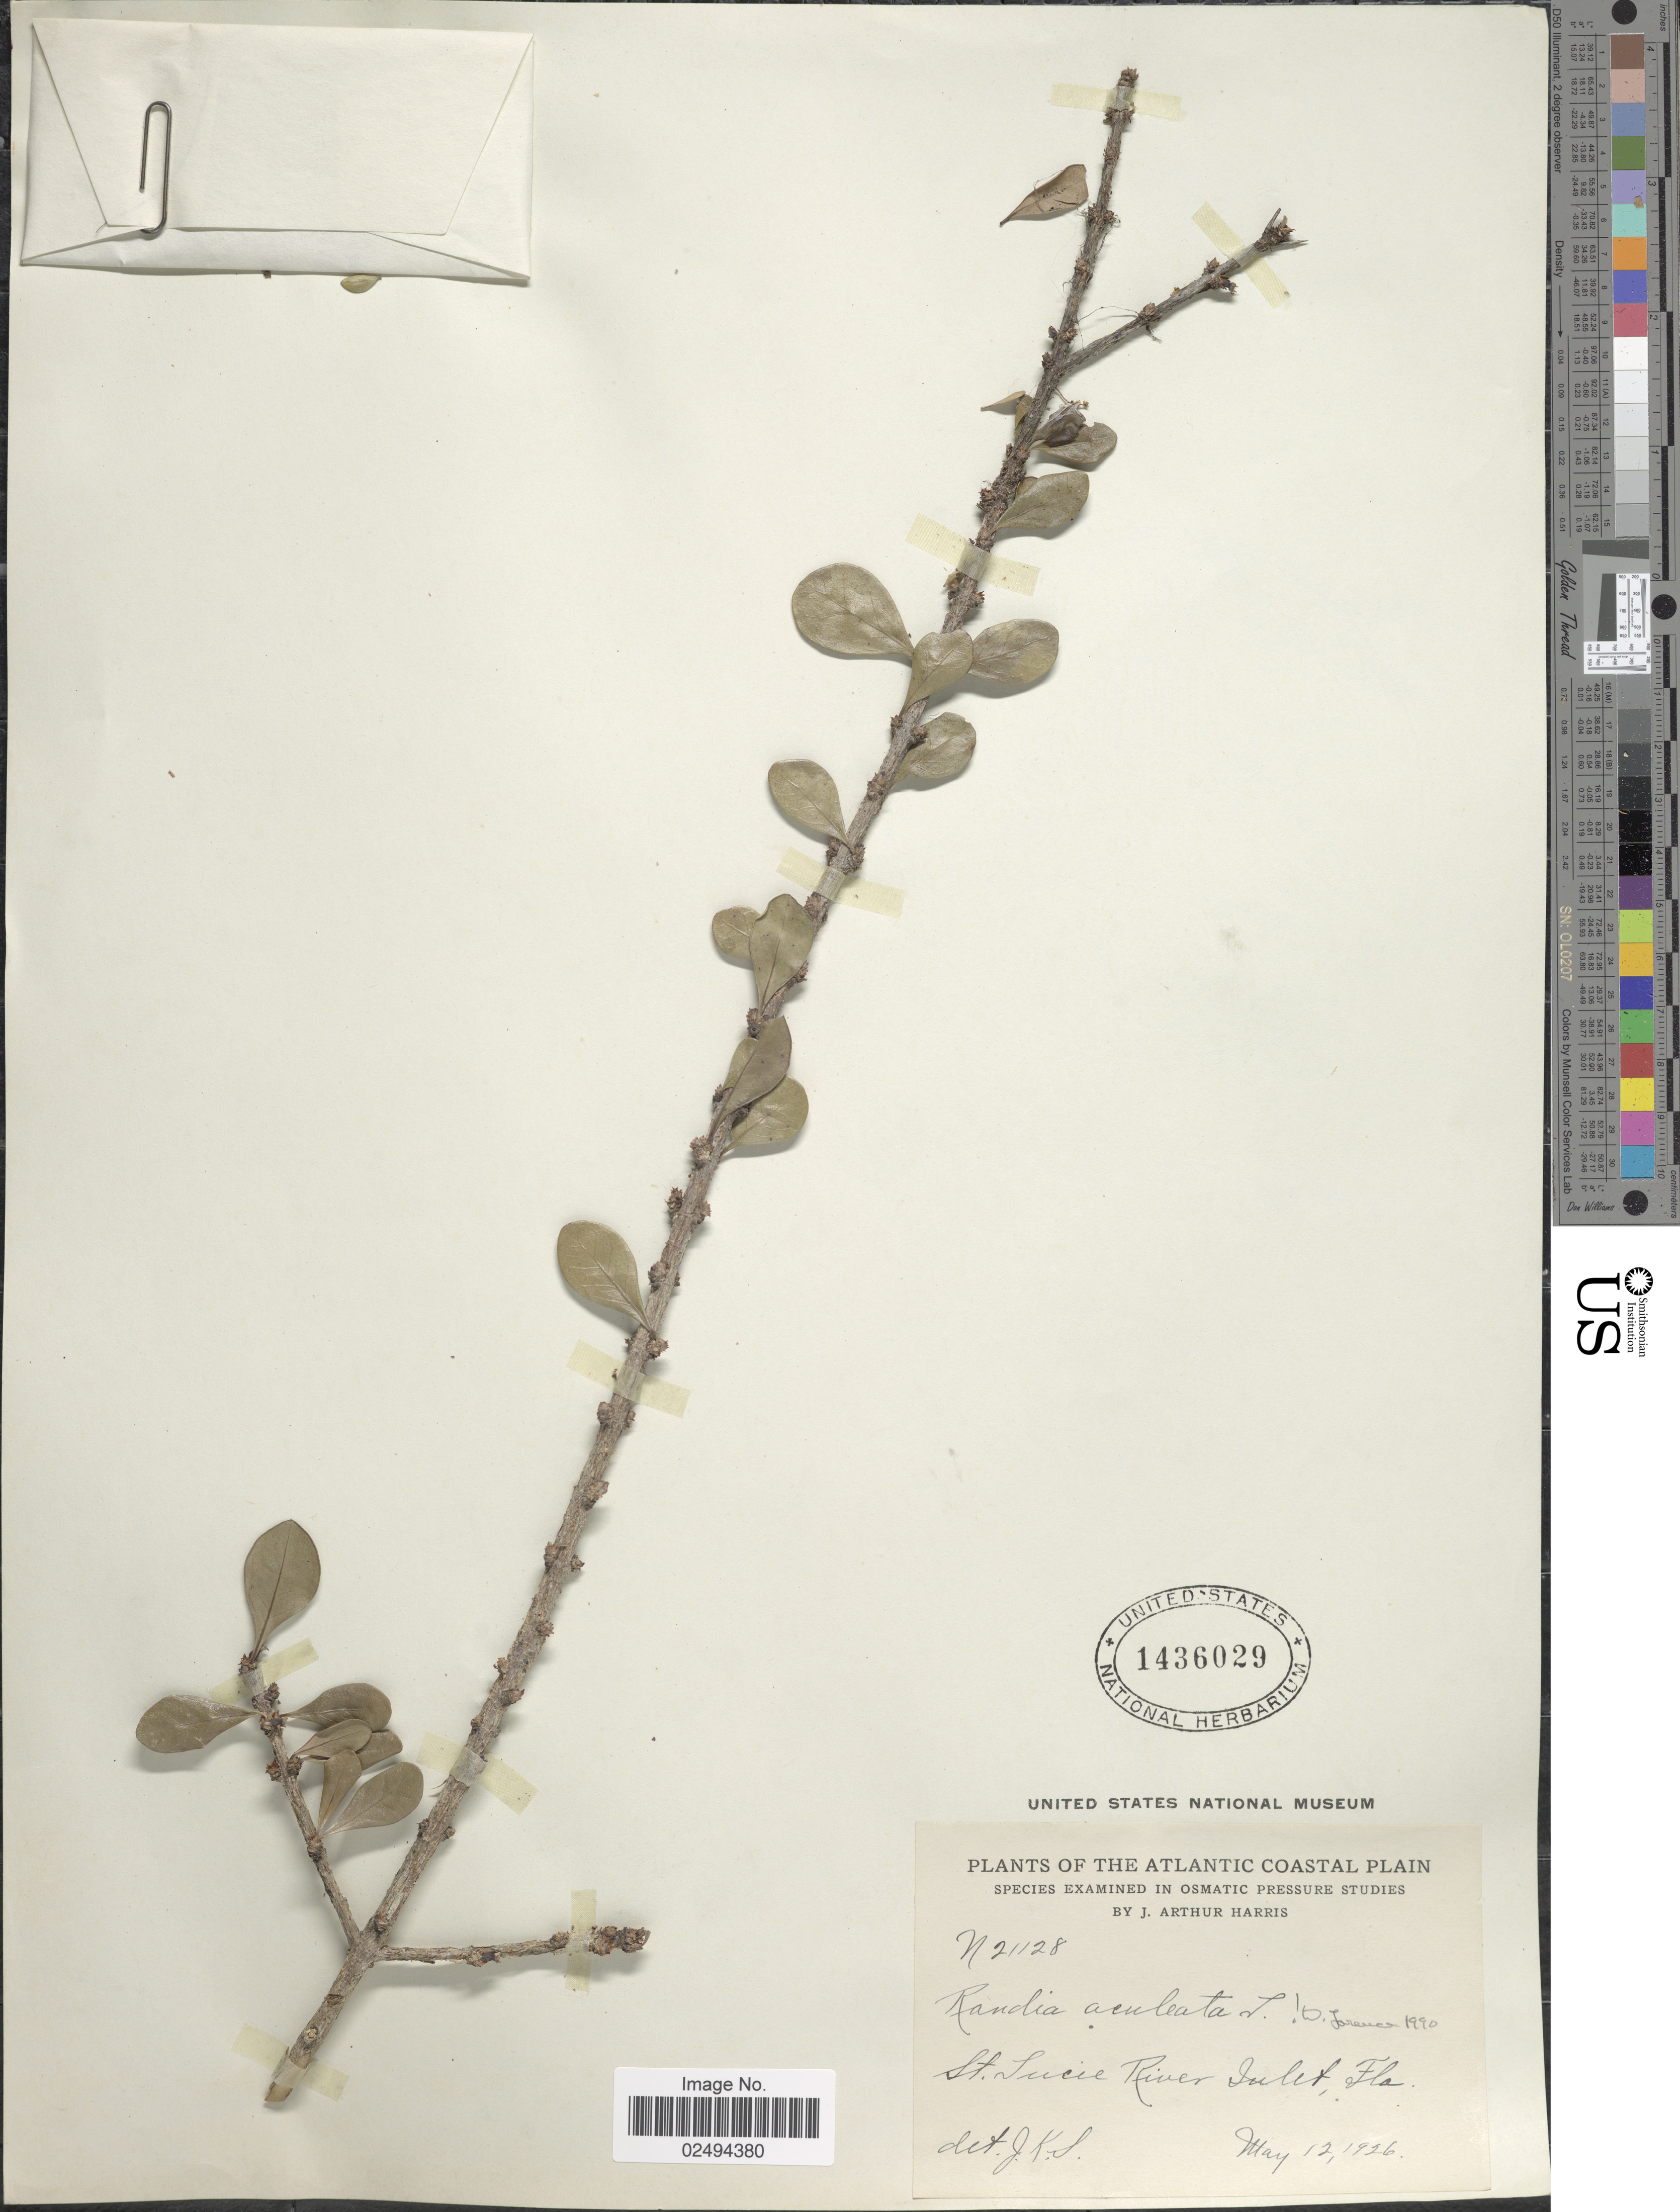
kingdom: Plantae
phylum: Tracheophyta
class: Magnoliopsida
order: Gentianales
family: Rubiaceae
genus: Randia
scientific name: Randia aculeata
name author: L.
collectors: J. A. Harris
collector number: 21128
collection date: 1926-05-12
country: United States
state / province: Florida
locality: Atlantic Coastal Plain. St. Lucie River Inlet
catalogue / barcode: US 1436029